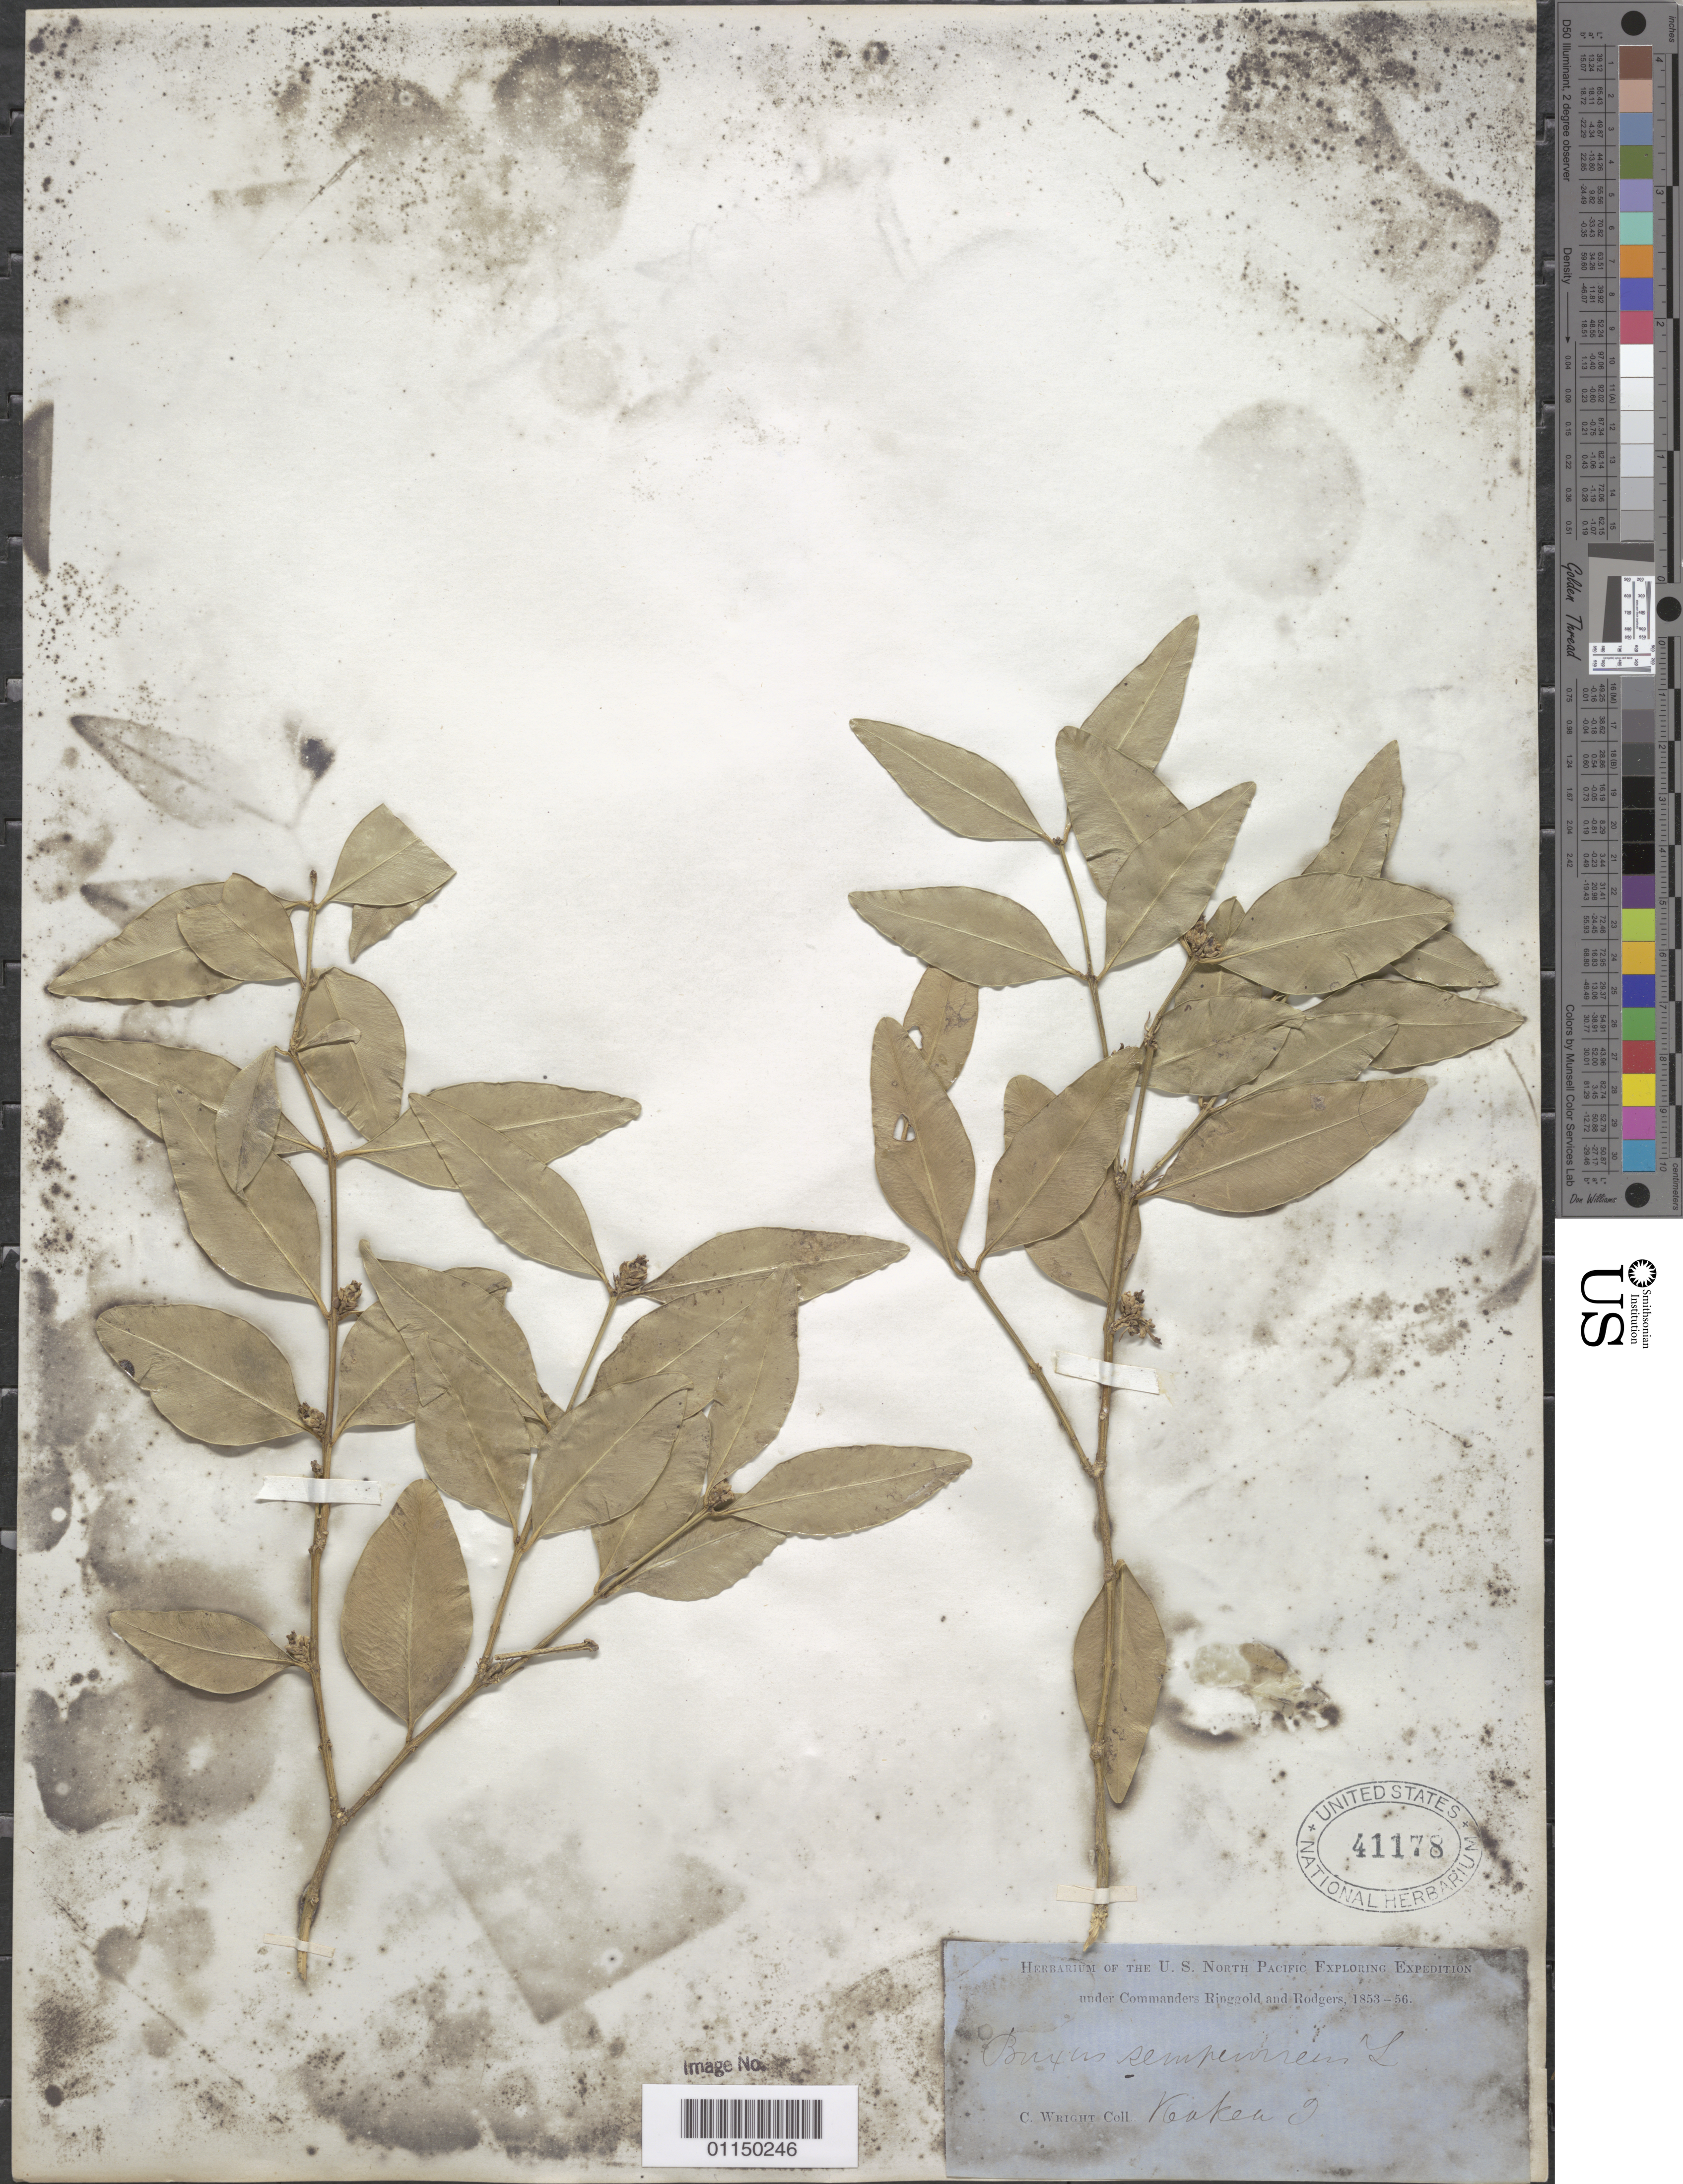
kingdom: Plantae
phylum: Tracheophyta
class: Magnoliopsida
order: Buxales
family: Buxaceae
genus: Buxus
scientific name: Buxus sempervirens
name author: L.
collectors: C. Wright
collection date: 1853/1856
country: United States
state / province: Hawaii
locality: Keakea Island.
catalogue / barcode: US 41178